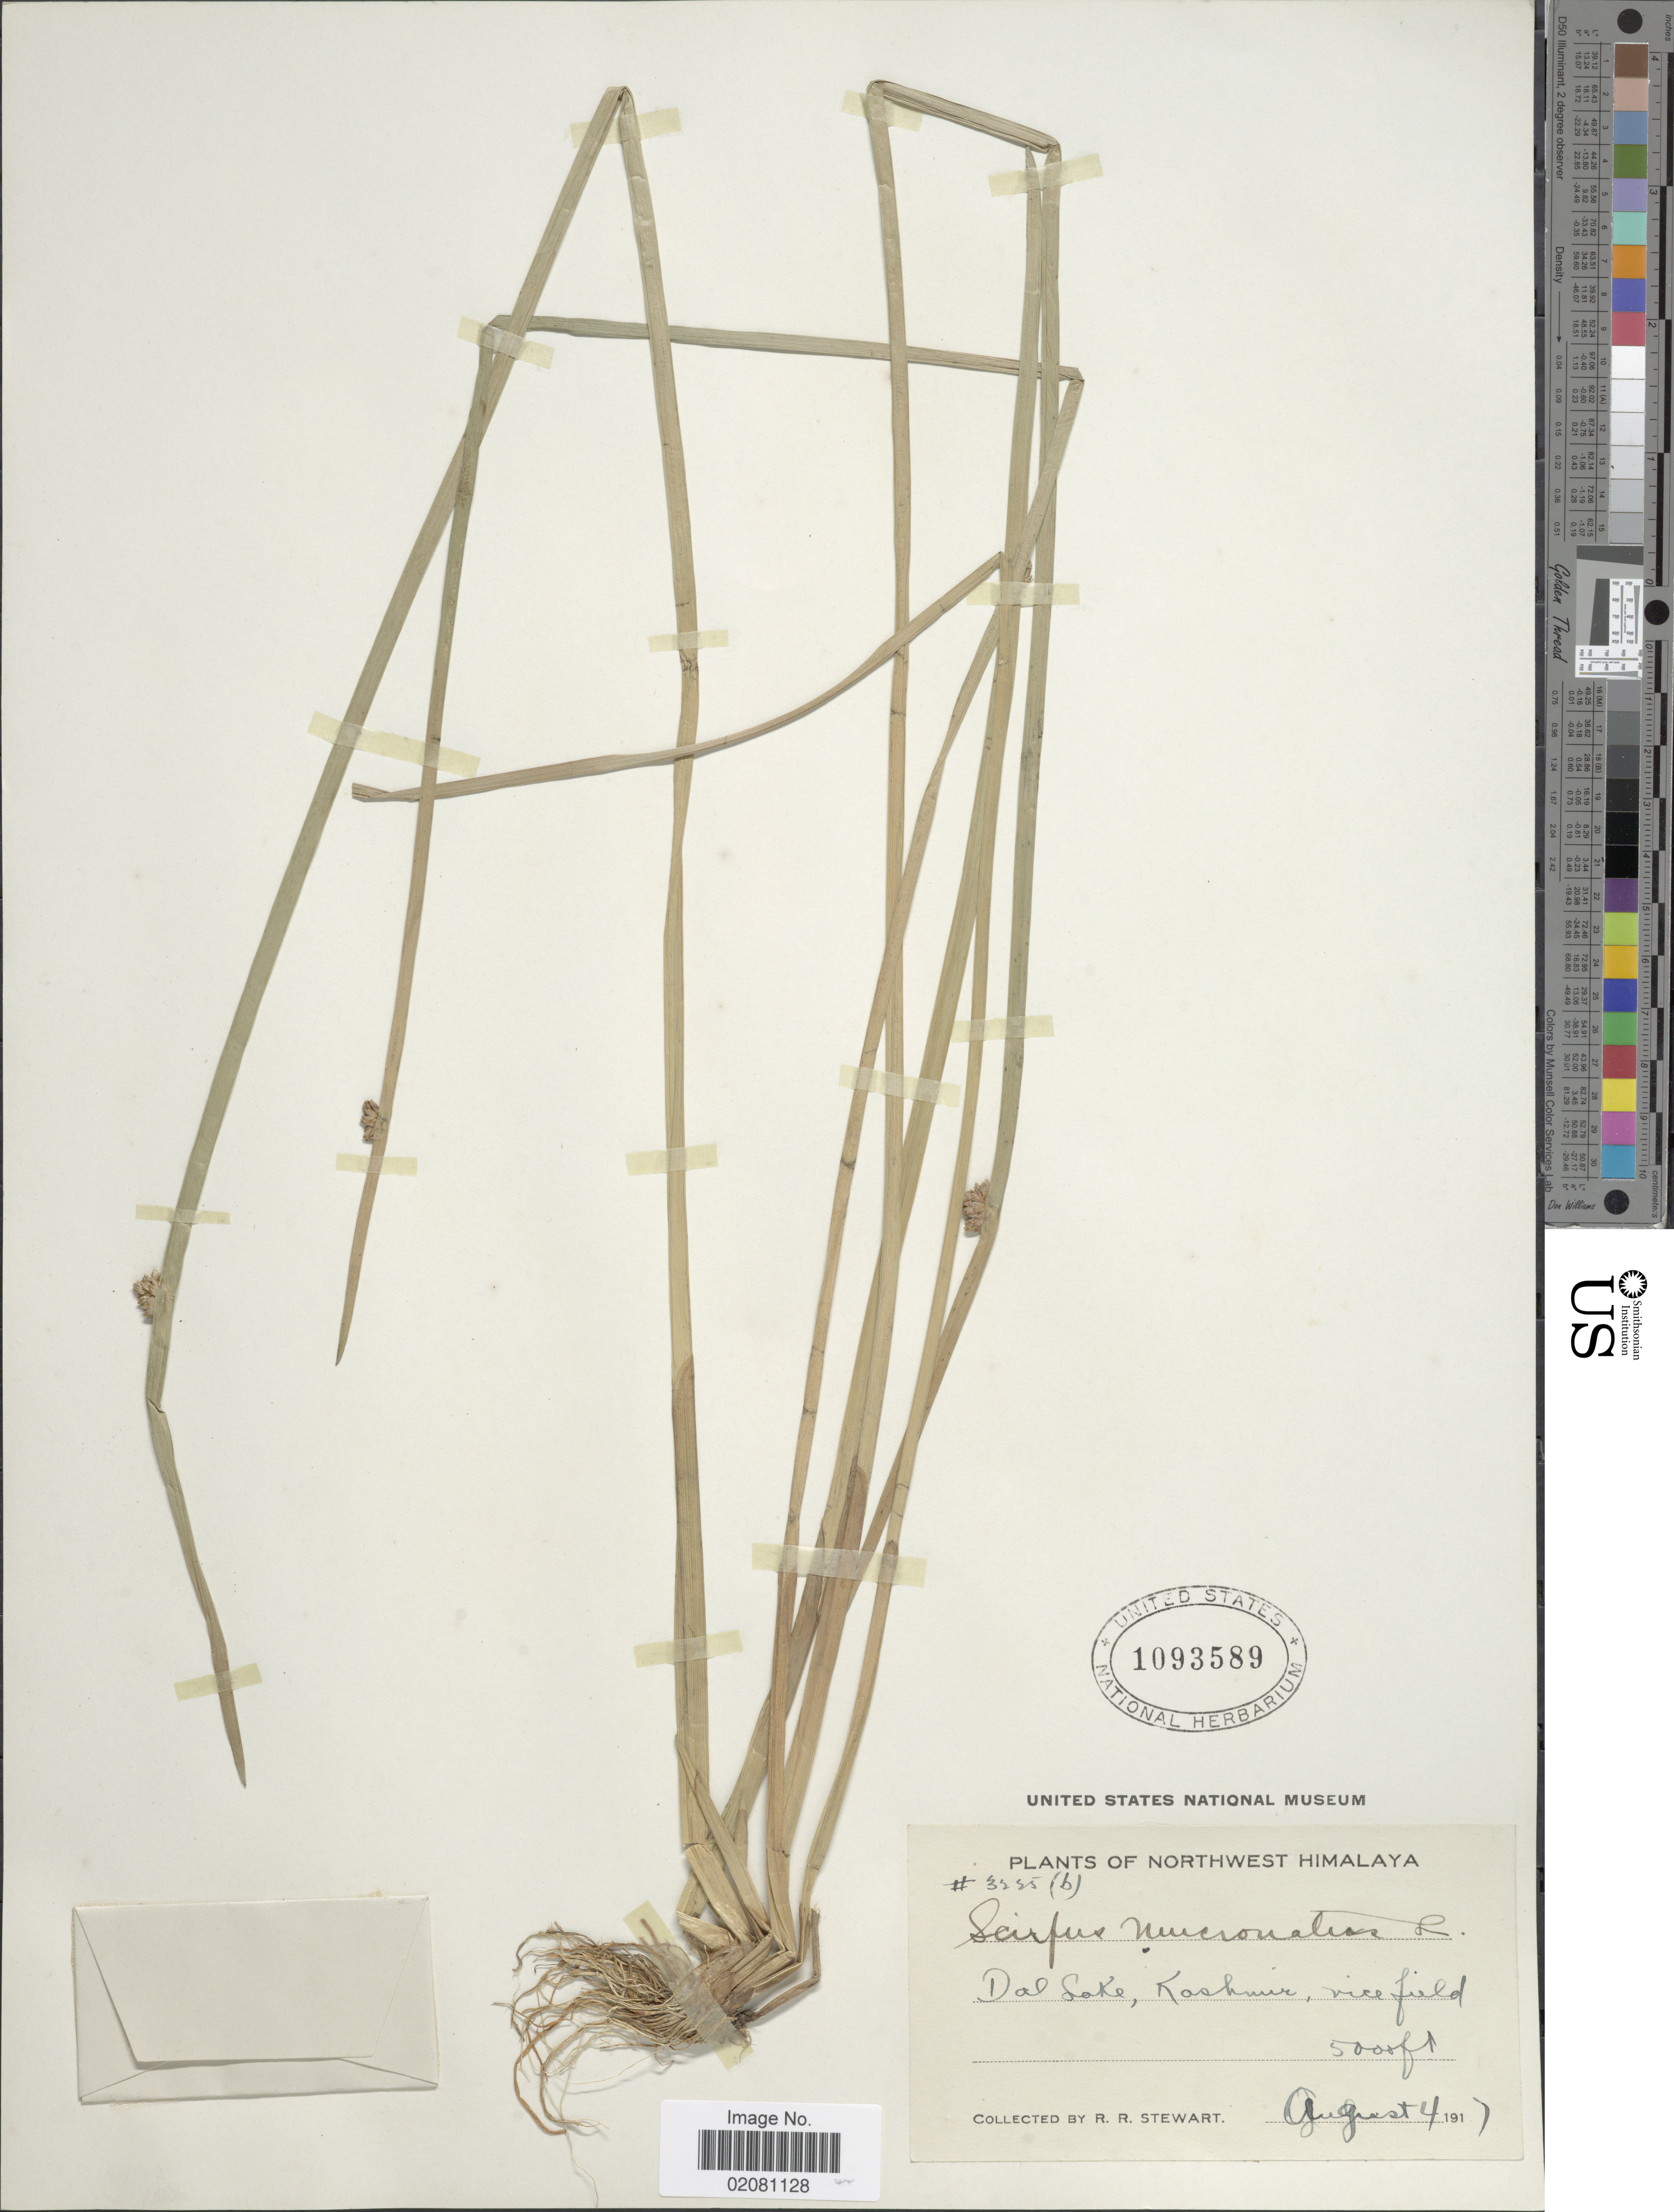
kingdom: Plantae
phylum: Tracheophyta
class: Liliopsida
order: Poales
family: Cyperaceae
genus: Schoenoplectus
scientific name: Schoenoplectus mucronatus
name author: (L.) Palla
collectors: R. R. Stewart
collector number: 3225(b)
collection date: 1917-08-04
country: India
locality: Northwest Himalaya, Dal lake, Kashmir, rice field.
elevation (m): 1524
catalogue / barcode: US 1093589